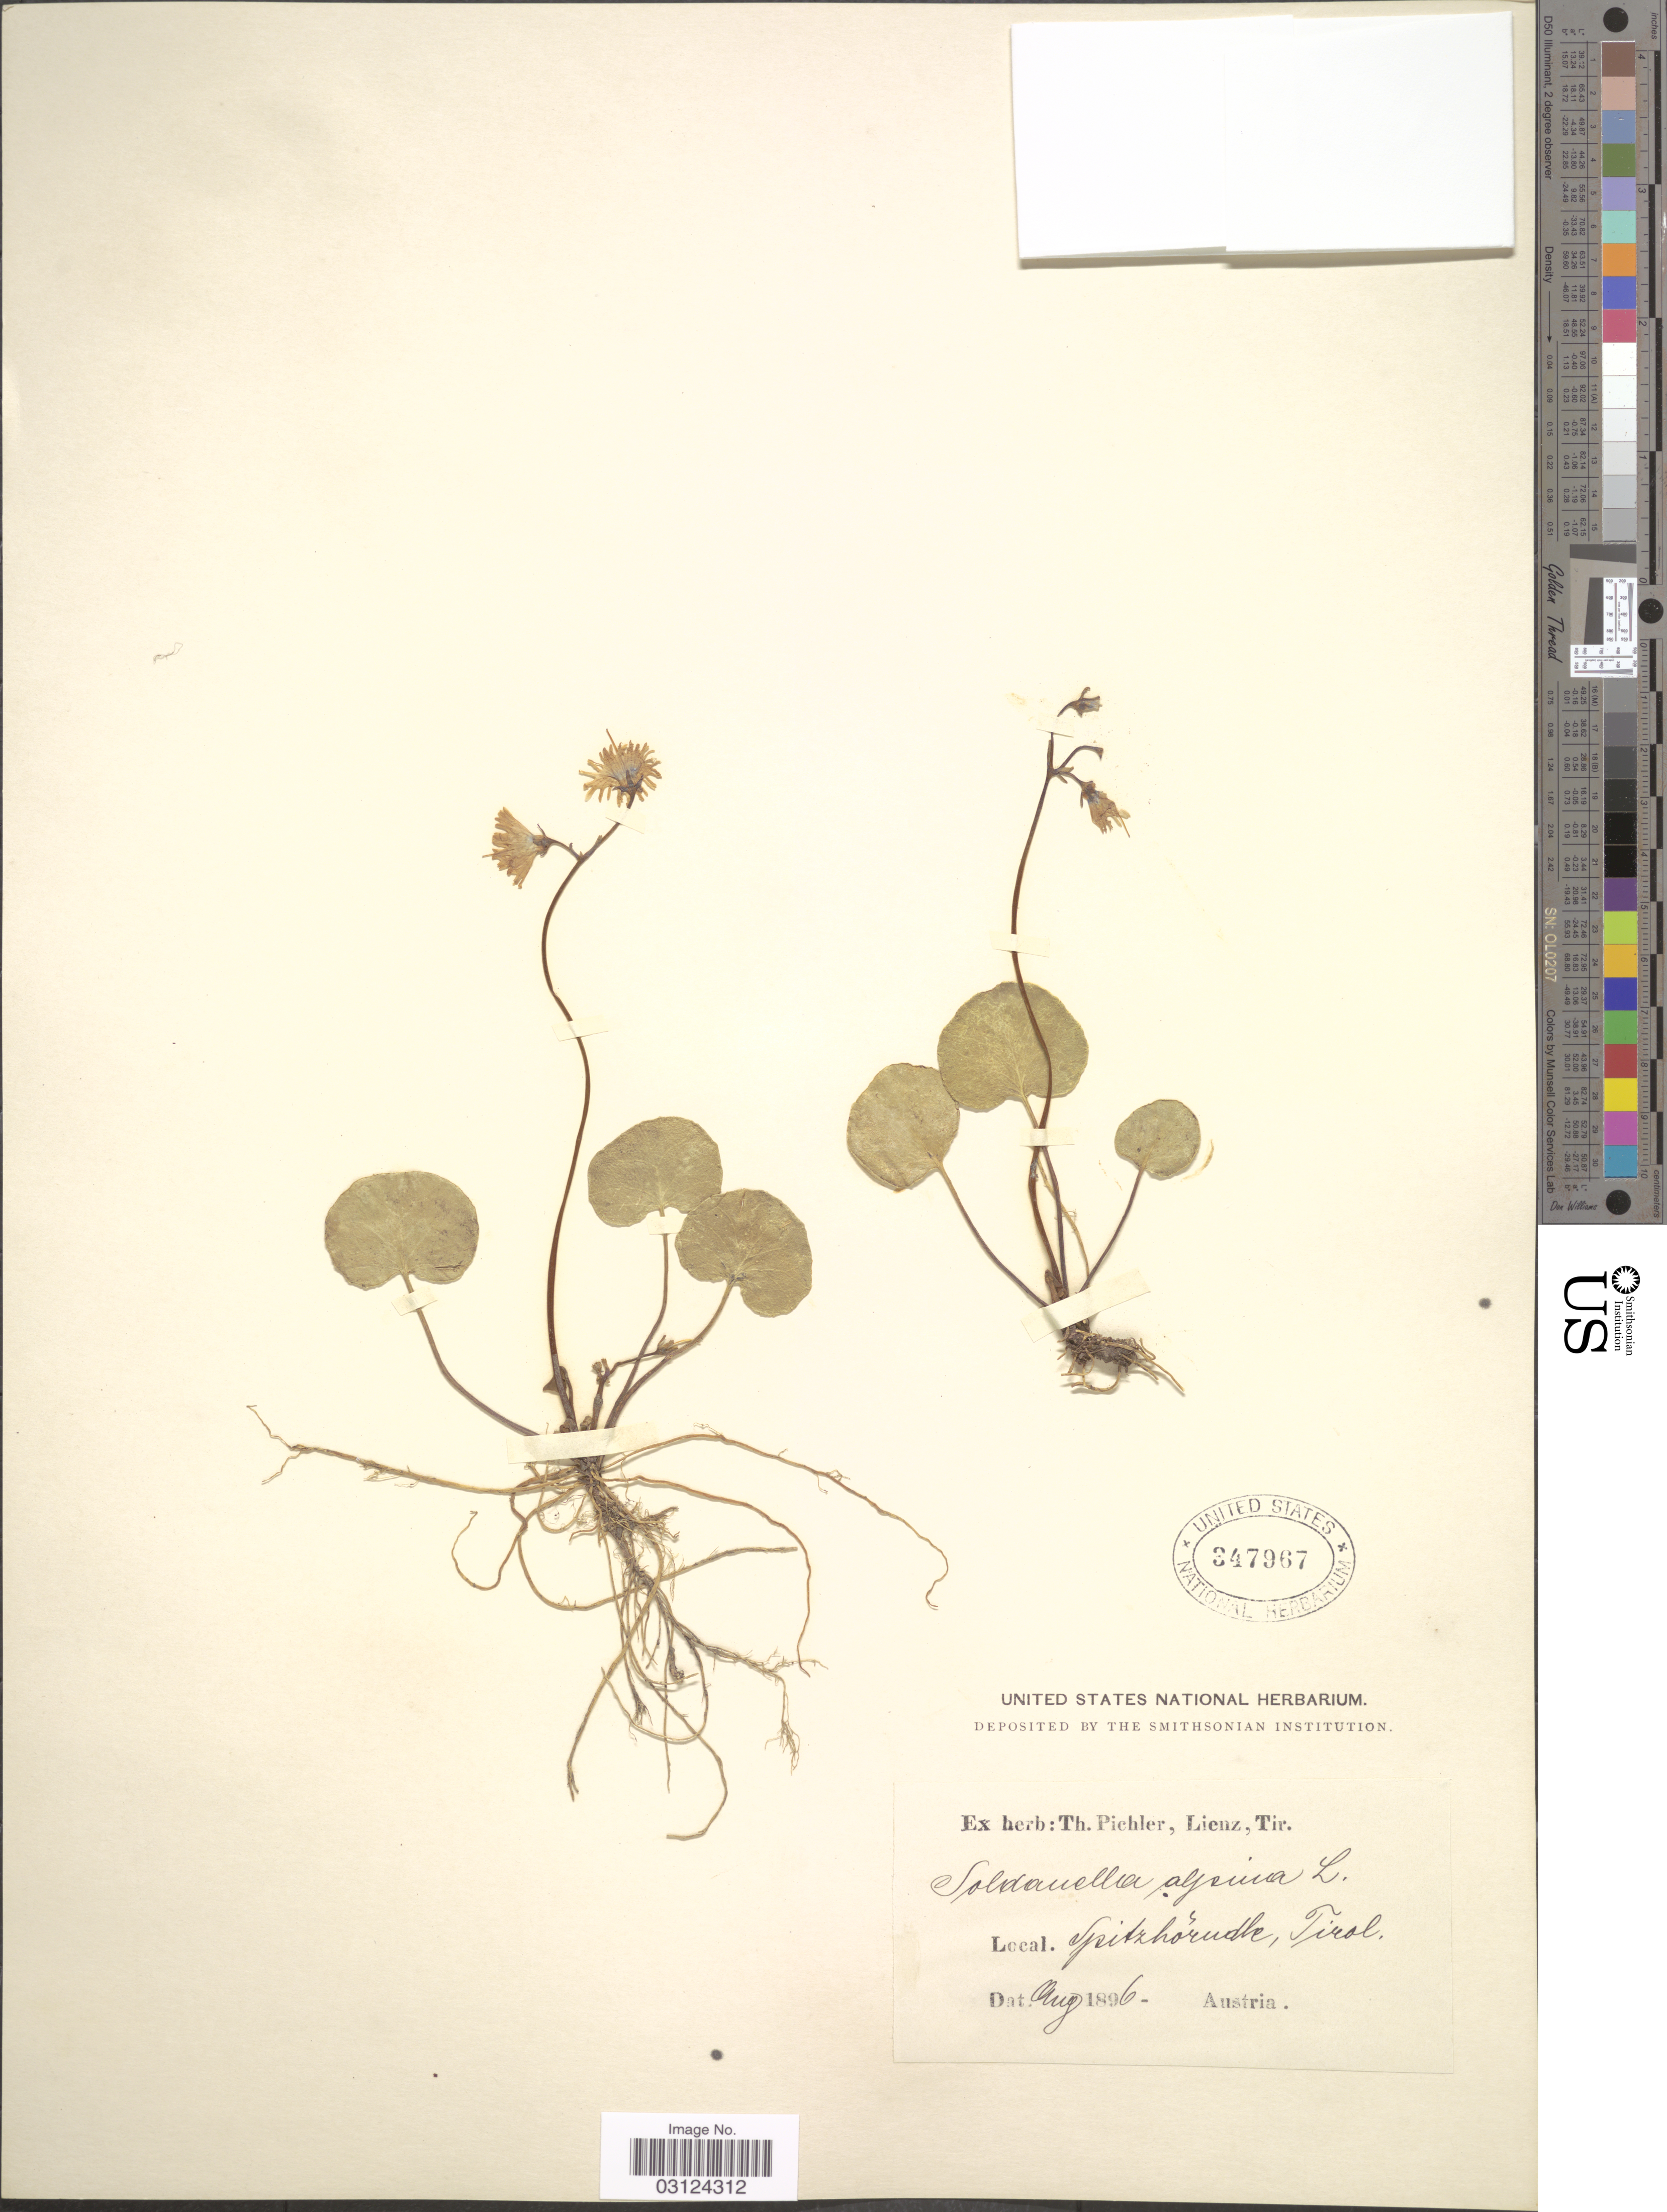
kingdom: Plantae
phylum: Tracheophyta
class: Magnoliopsida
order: Ericales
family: Primulaceae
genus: Soldanella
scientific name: Soldanella alpina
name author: L.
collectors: ex herb. T. Pichler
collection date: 1896-08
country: Austria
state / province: Tirol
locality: Spitzhorudle.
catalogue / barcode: US 347967